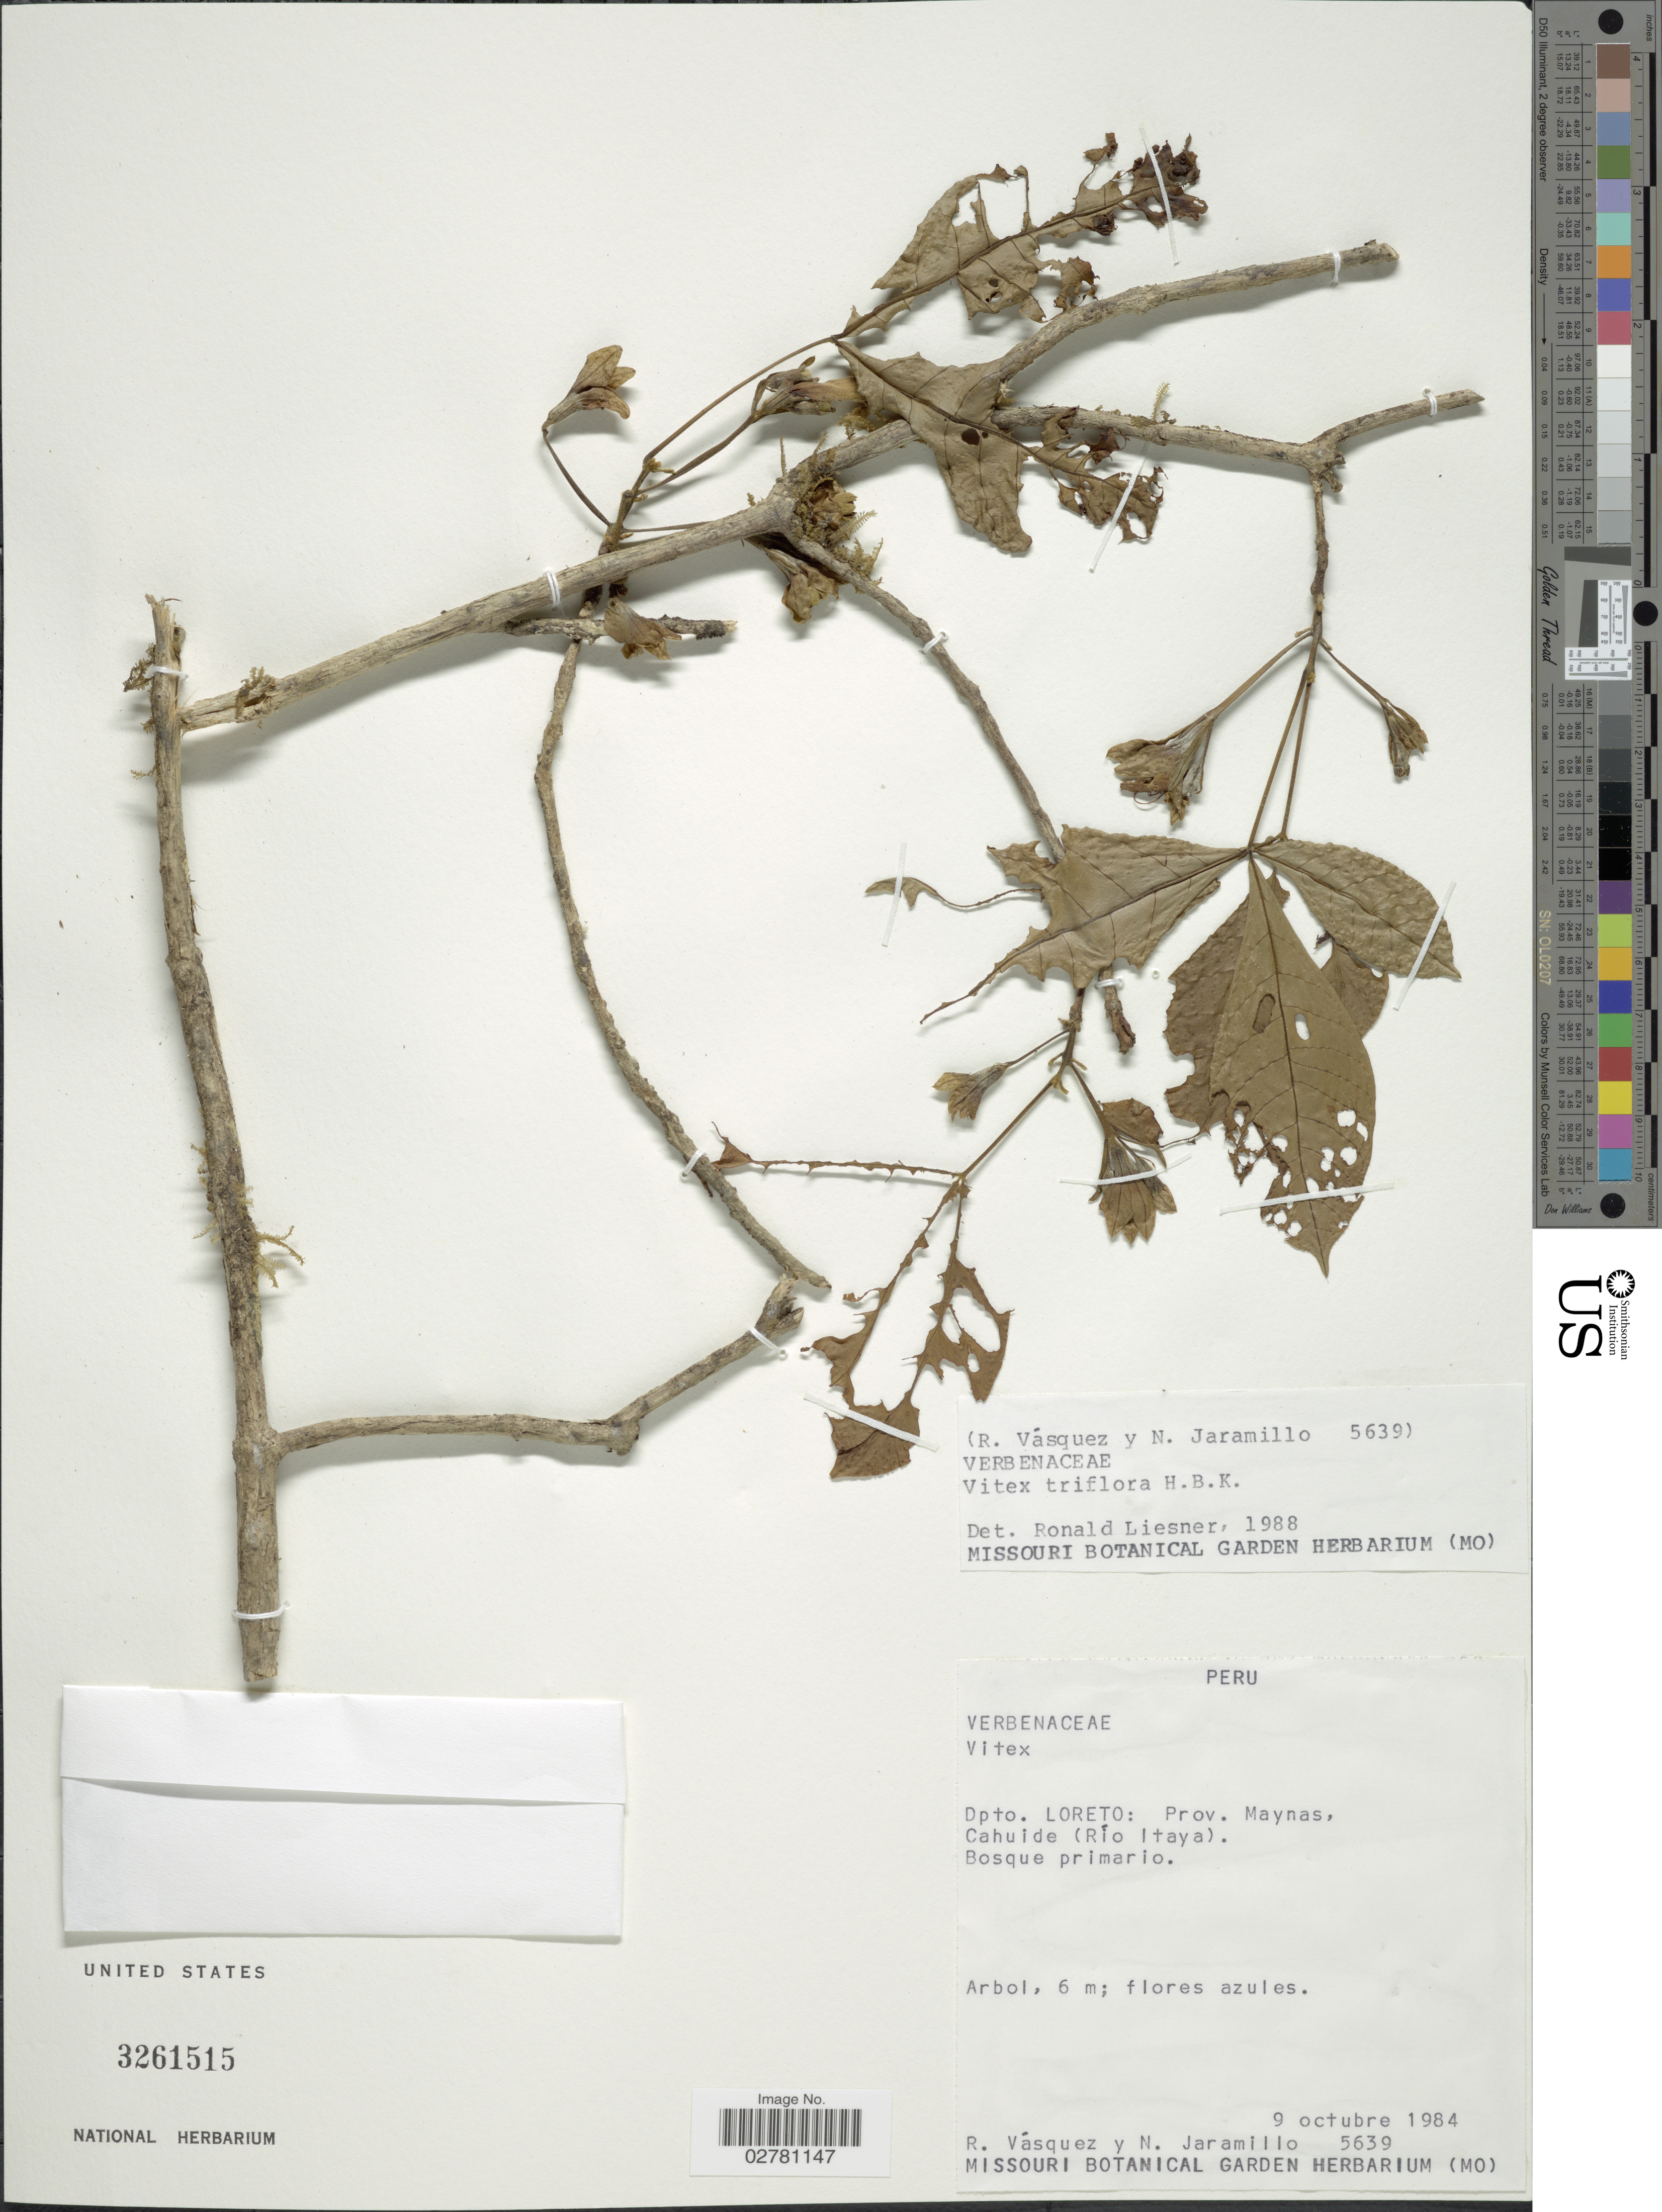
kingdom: Plantae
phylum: Tracheophyta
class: Magnoliopsida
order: Lamiales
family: Lamiaceae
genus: Vitex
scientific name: Vitex triflora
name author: Vahl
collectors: R. Vásquez & N. Jaramillo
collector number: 5639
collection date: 1984-10-09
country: Peru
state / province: Loreto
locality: Dpto. Loreto: Prov. Maynas. Cahuide (Río Itaya).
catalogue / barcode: US 3261515